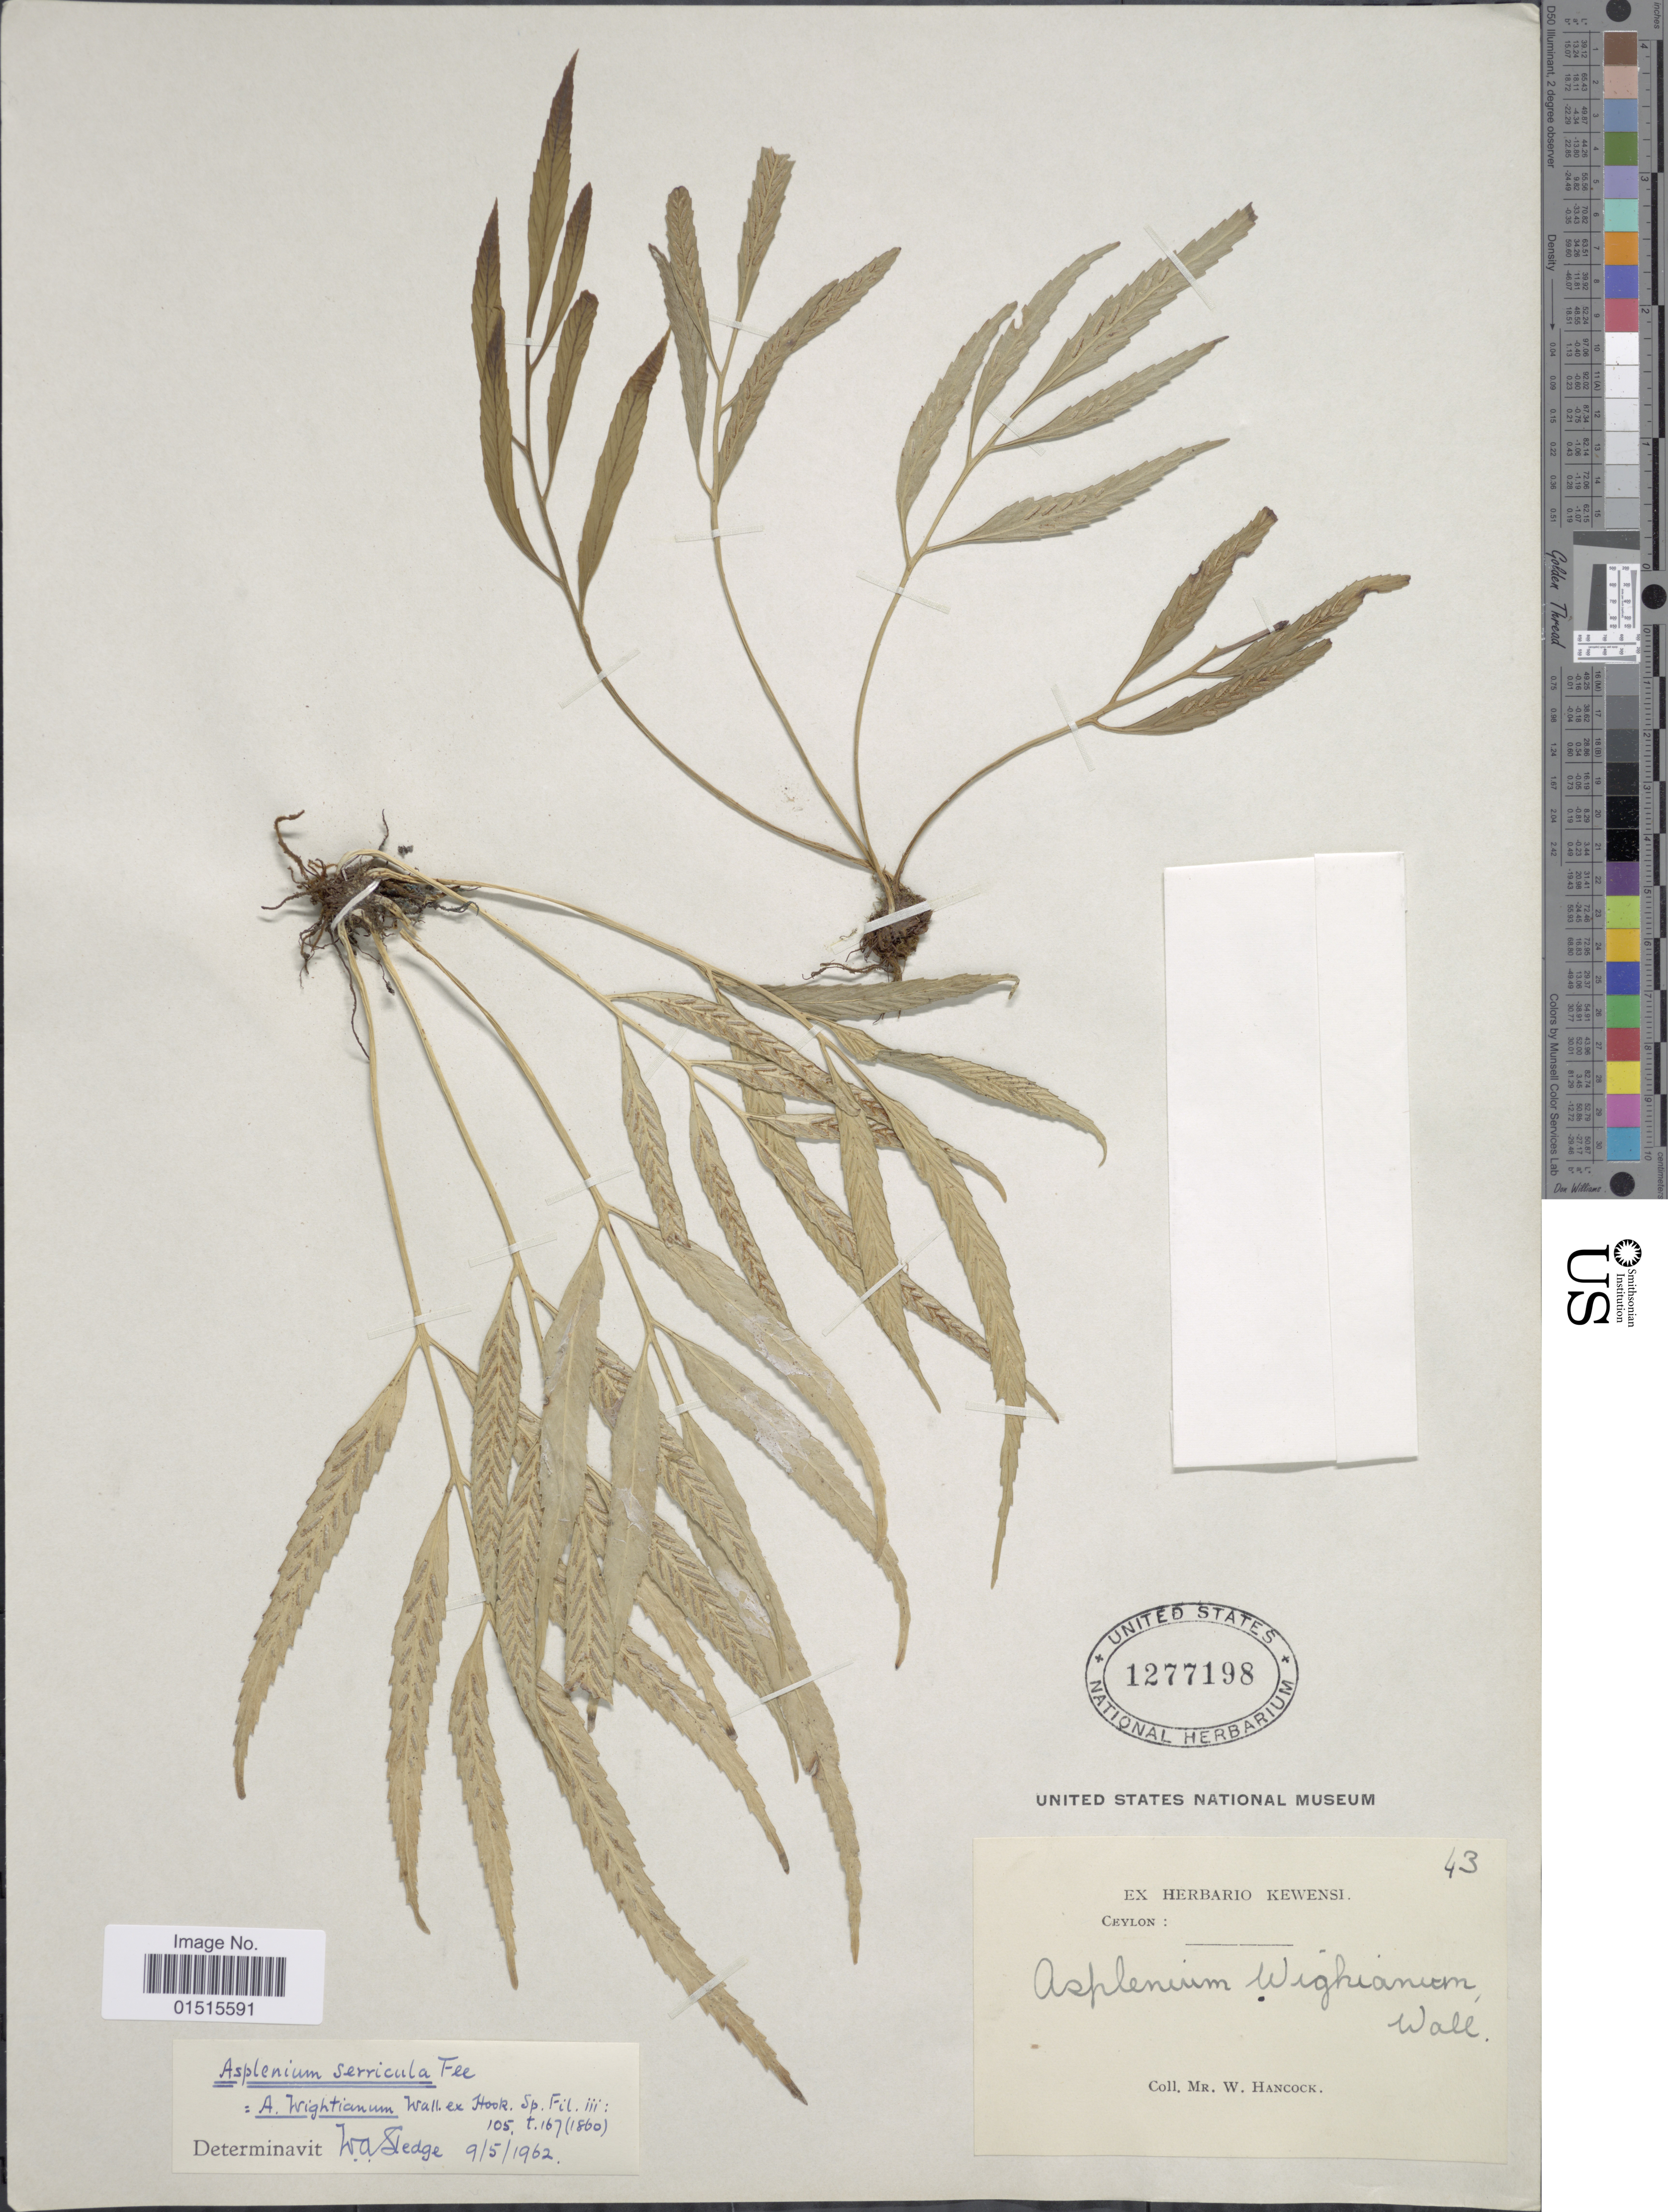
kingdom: Plantae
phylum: Tracheophyta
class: Polypodiopsida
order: Polypodiales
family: Aspleniaceae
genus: Asplenium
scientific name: Asplenium serricula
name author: Fée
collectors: W. Hancock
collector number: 43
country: Sri Lanka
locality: Ceylon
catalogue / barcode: US 1277198